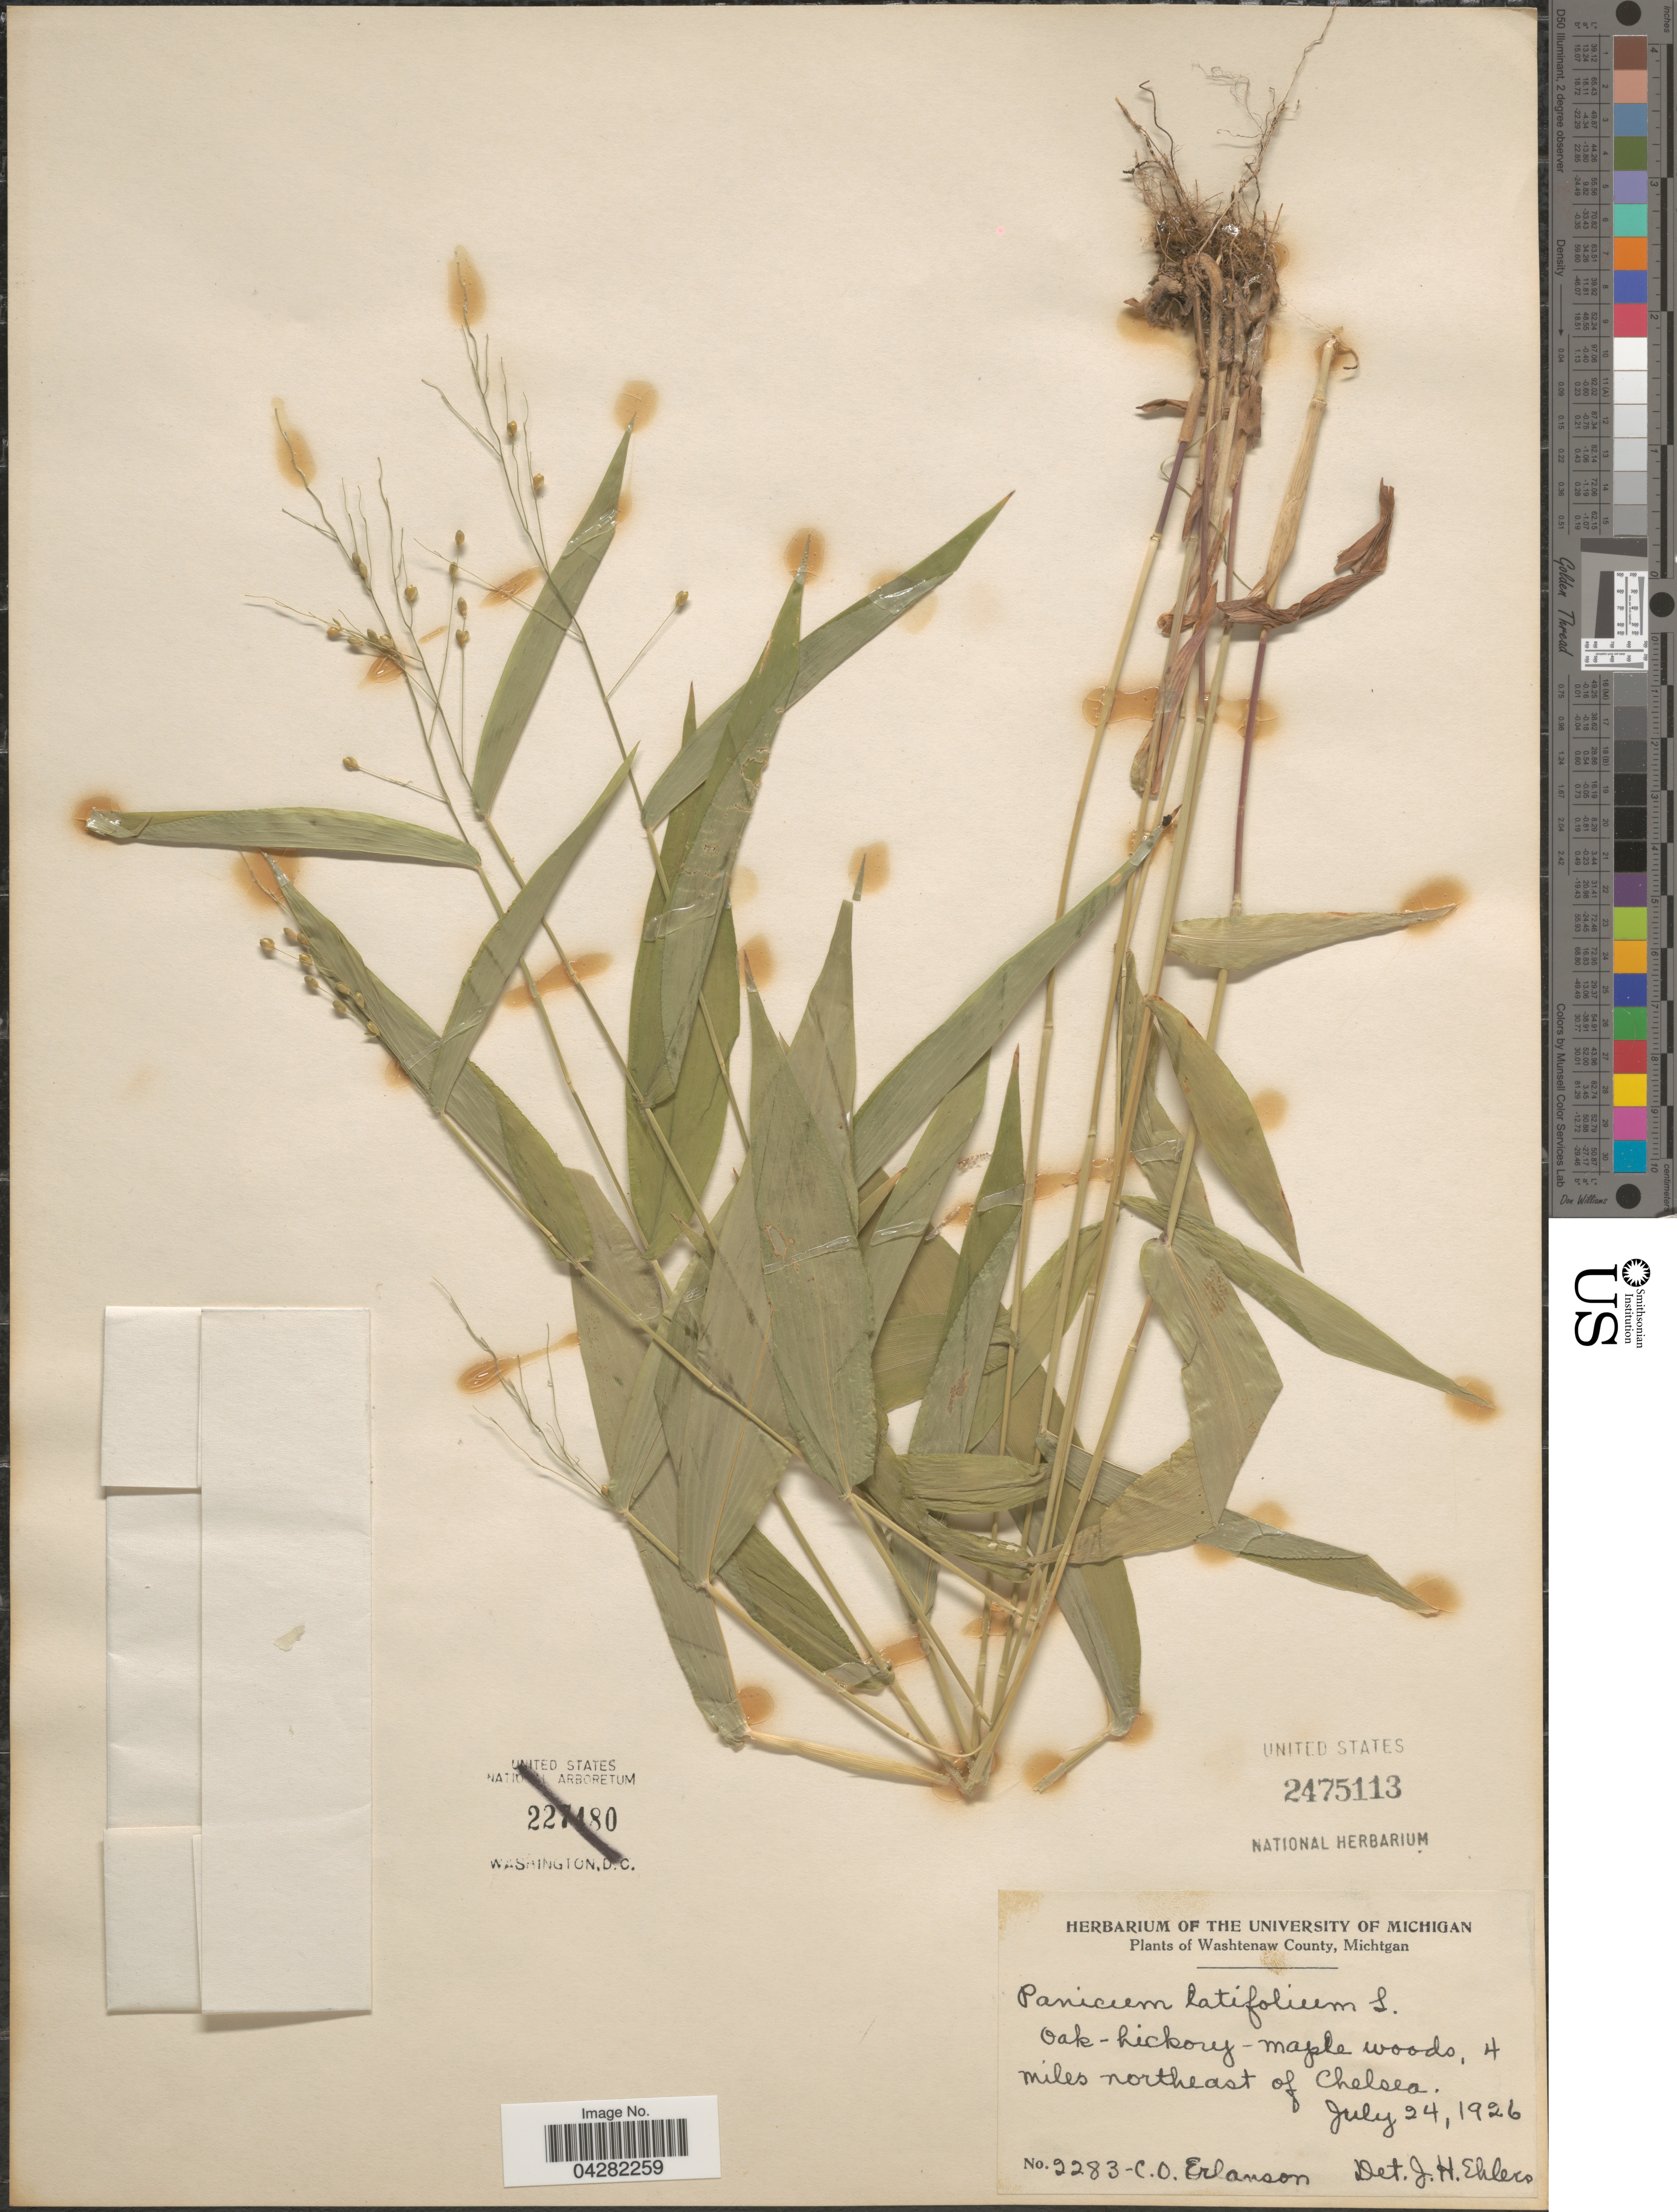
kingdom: Plantae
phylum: Tracheophyta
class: Liliopsida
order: Poales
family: Poaceae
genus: Dichanthelium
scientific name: Dichanthelium laxiflorum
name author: (Lam.) Gould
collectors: C. O. Erlanson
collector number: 2283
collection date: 1926-07-24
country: United States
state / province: Michigan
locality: Washtenaw County. 4 miles northeast of Chelsea.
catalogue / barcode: US 2475113